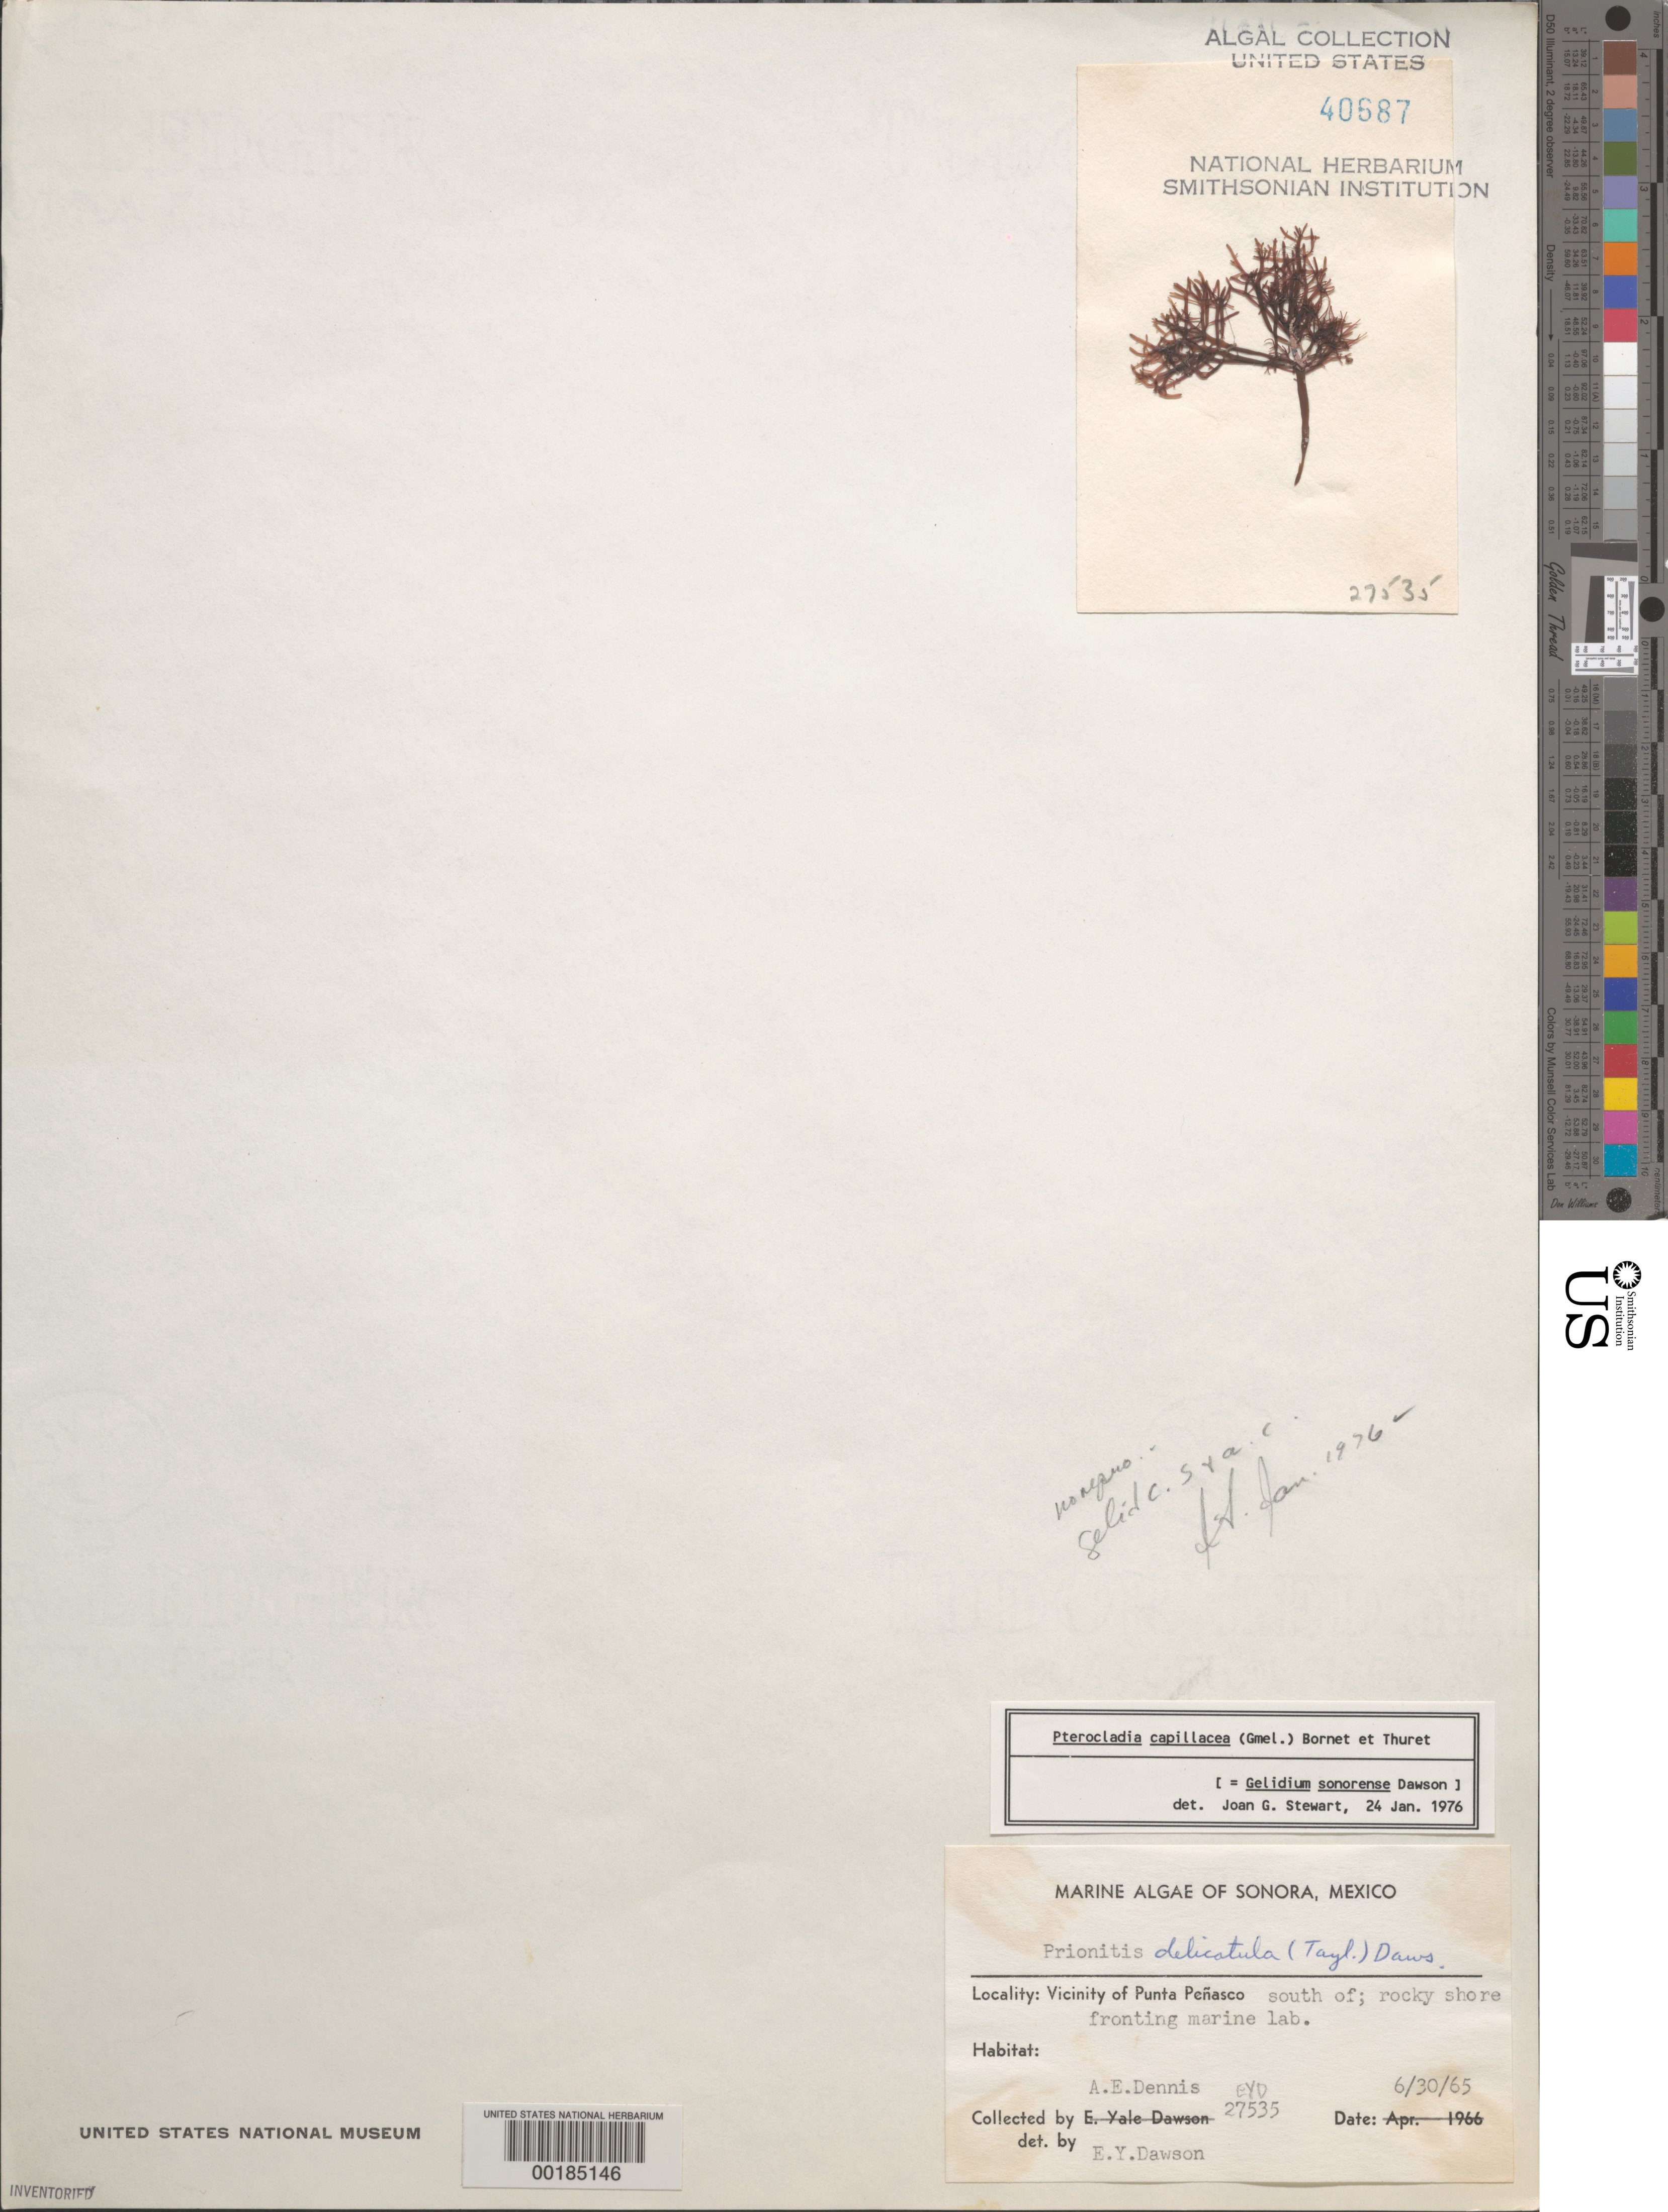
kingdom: Plantae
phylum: Rhodophyta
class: Florideophyceae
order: Gelidiales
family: Pterocladiaceae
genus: Pterocladiella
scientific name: Pterocladiella capillacea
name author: (S.G. Gmel.) Santelices & Hommers.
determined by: Algae name updating Project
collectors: A. Dennis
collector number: EYD 27535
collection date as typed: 30 Jun 1965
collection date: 1965-06-30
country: Mexico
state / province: Sonora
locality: Marine laboratory shore, south of Punta Penasco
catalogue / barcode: US 40687